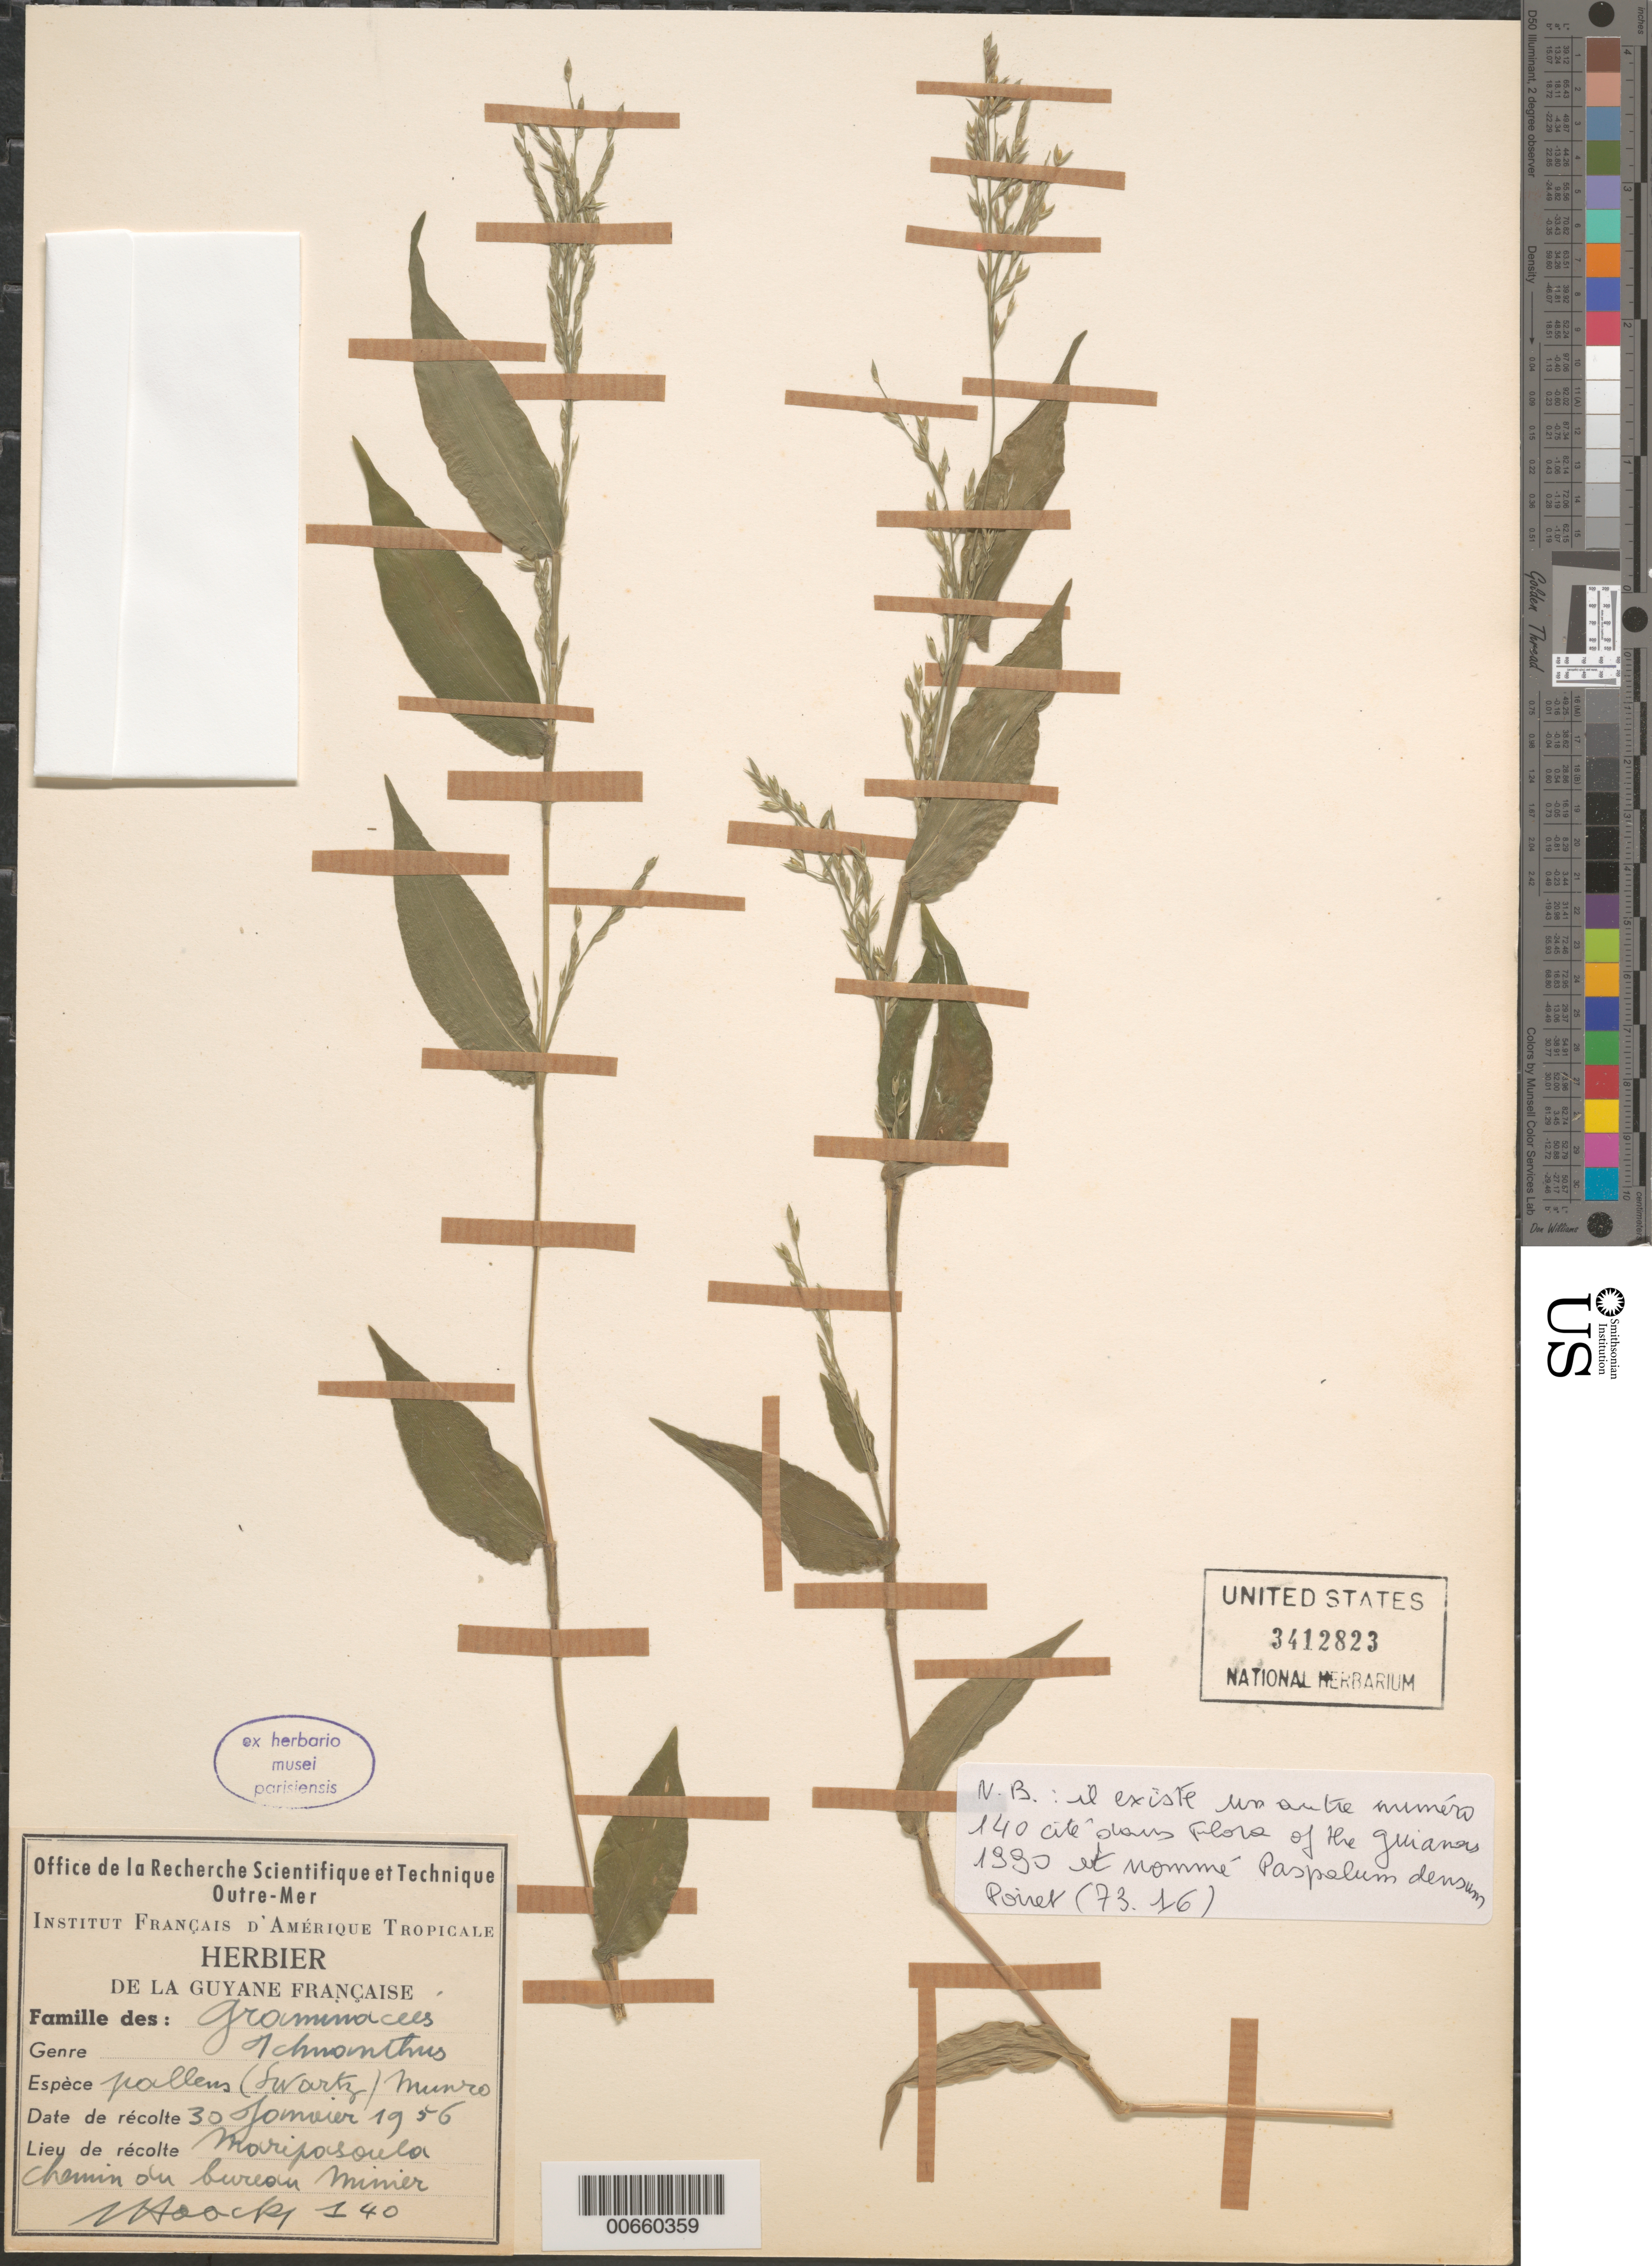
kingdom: Plantae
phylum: Tracheophyta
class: Liliopsida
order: Poales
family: Poaceae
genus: Ichnanthus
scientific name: Ichnanthus pallens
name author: (Sw.) Munro ex Benth.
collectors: J. Hoock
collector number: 140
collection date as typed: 30-Jan-56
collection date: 1956-01-30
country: French Guiana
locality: Maripasoula, chemin du bureau Minier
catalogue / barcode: US 3412823